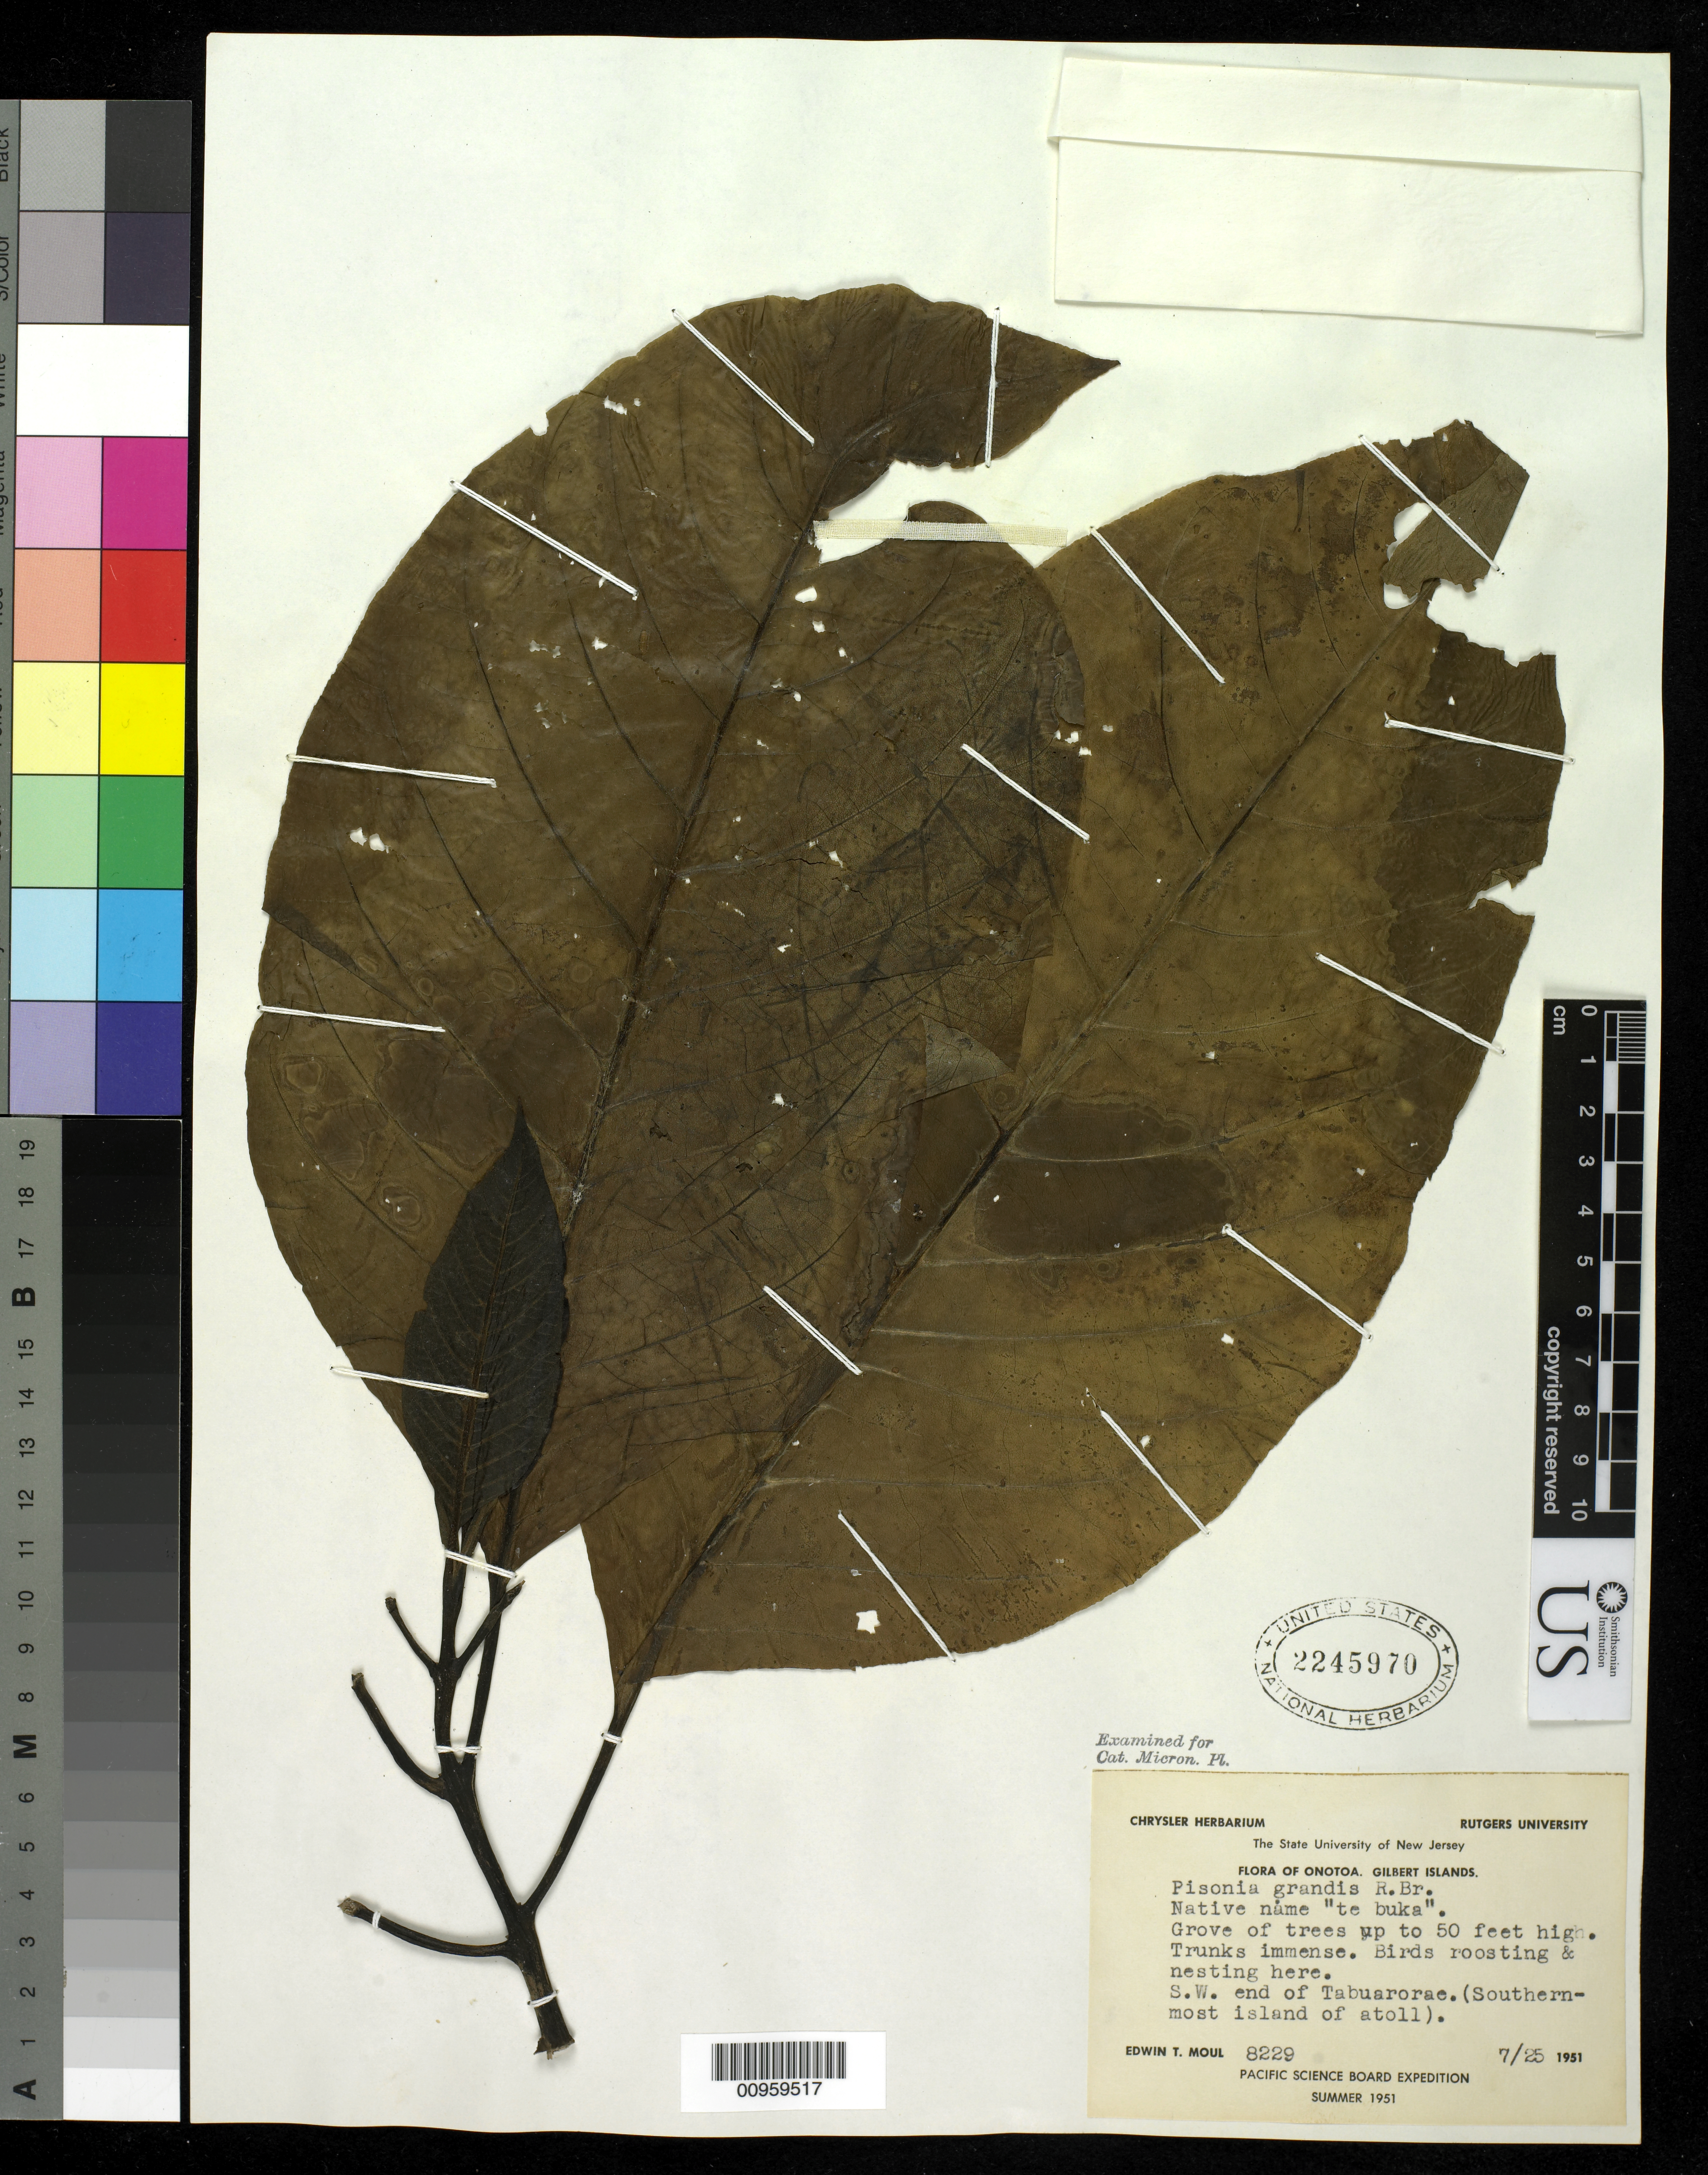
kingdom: Plantae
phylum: Tracheophyta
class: Magnoliopsida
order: Caryophyllales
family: Nyctaginaceae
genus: Pisonia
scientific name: Pisonia grandis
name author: R. Br.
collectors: E. T. Moul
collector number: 8229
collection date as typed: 25 Jul 1951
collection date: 1951-07-25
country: Kiribati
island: Onotoa Atoll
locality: SW end of Tabuarorae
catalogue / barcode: US 2245970